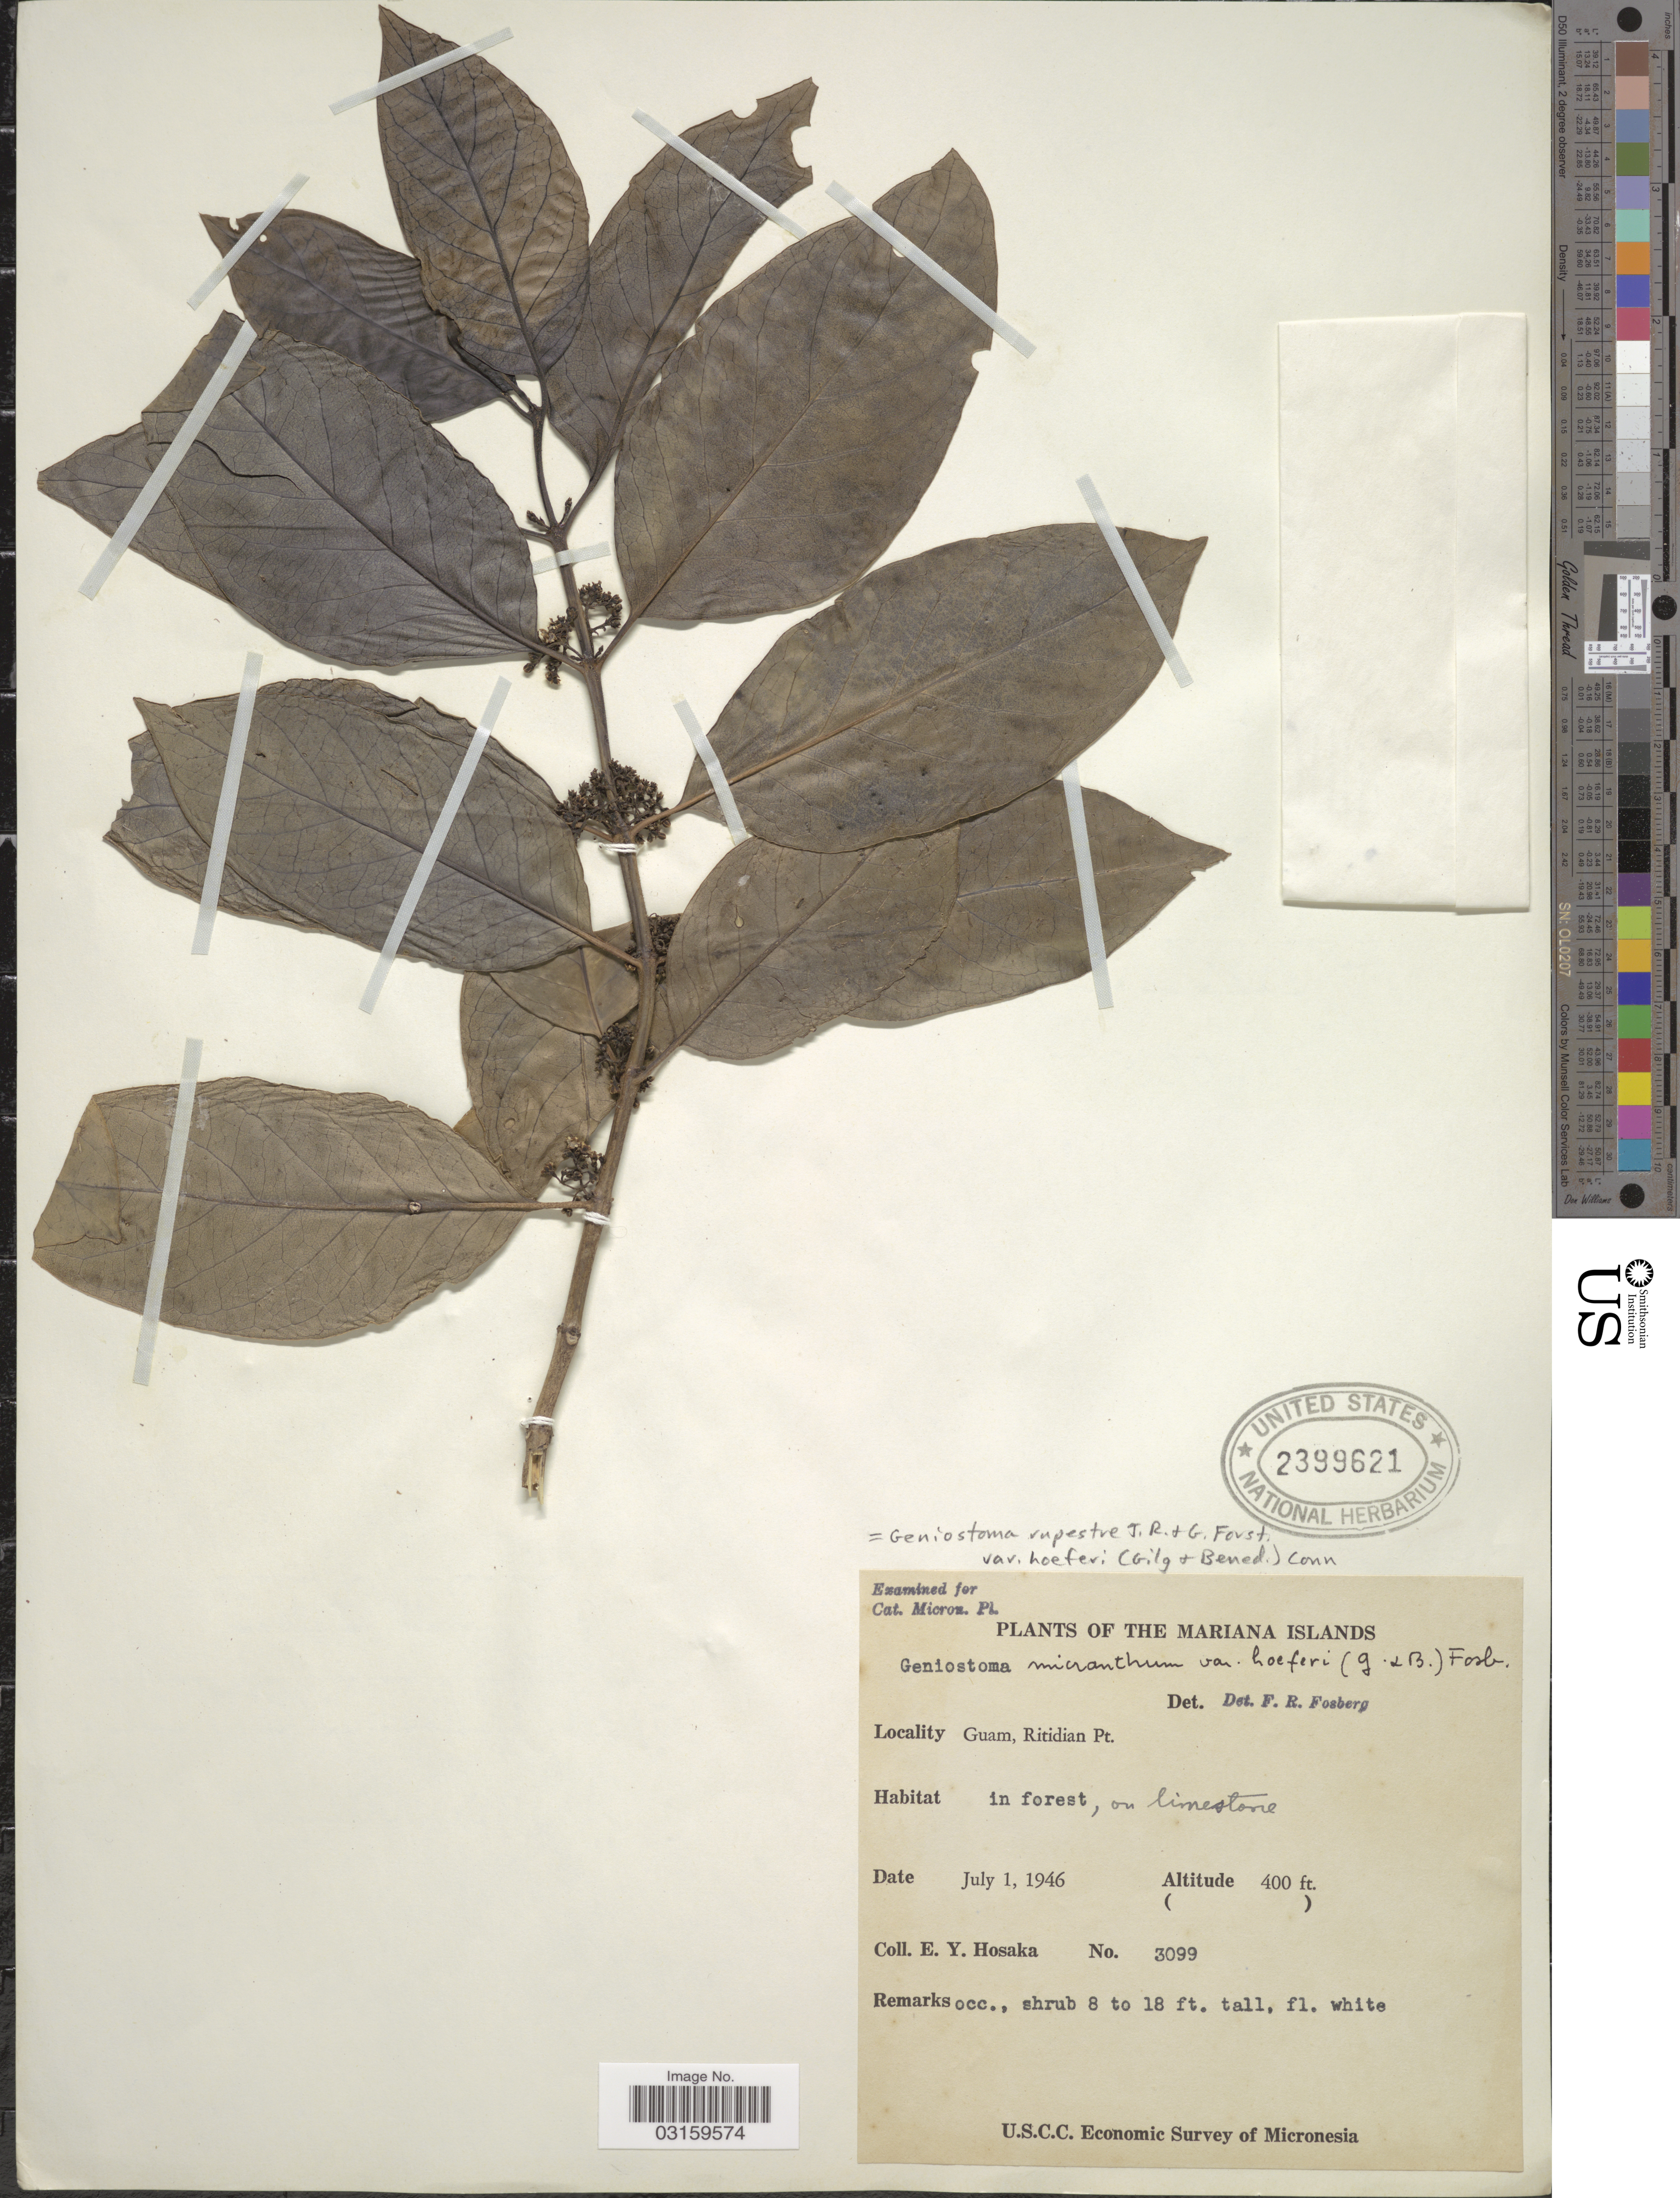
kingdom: Plantae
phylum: Tracheophyta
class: Magnoliopsida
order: Gentianales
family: Loganiaceae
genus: Geniostoma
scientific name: Geniostoma rupestre var. hoeferi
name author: (Gilg & Benedict) B.J. Conn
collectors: E. Y. Hosaka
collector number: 3099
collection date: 1946-07-01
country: Guam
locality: Mariana Islands. Guam, Ritidian Pt.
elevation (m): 122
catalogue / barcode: US 2399621